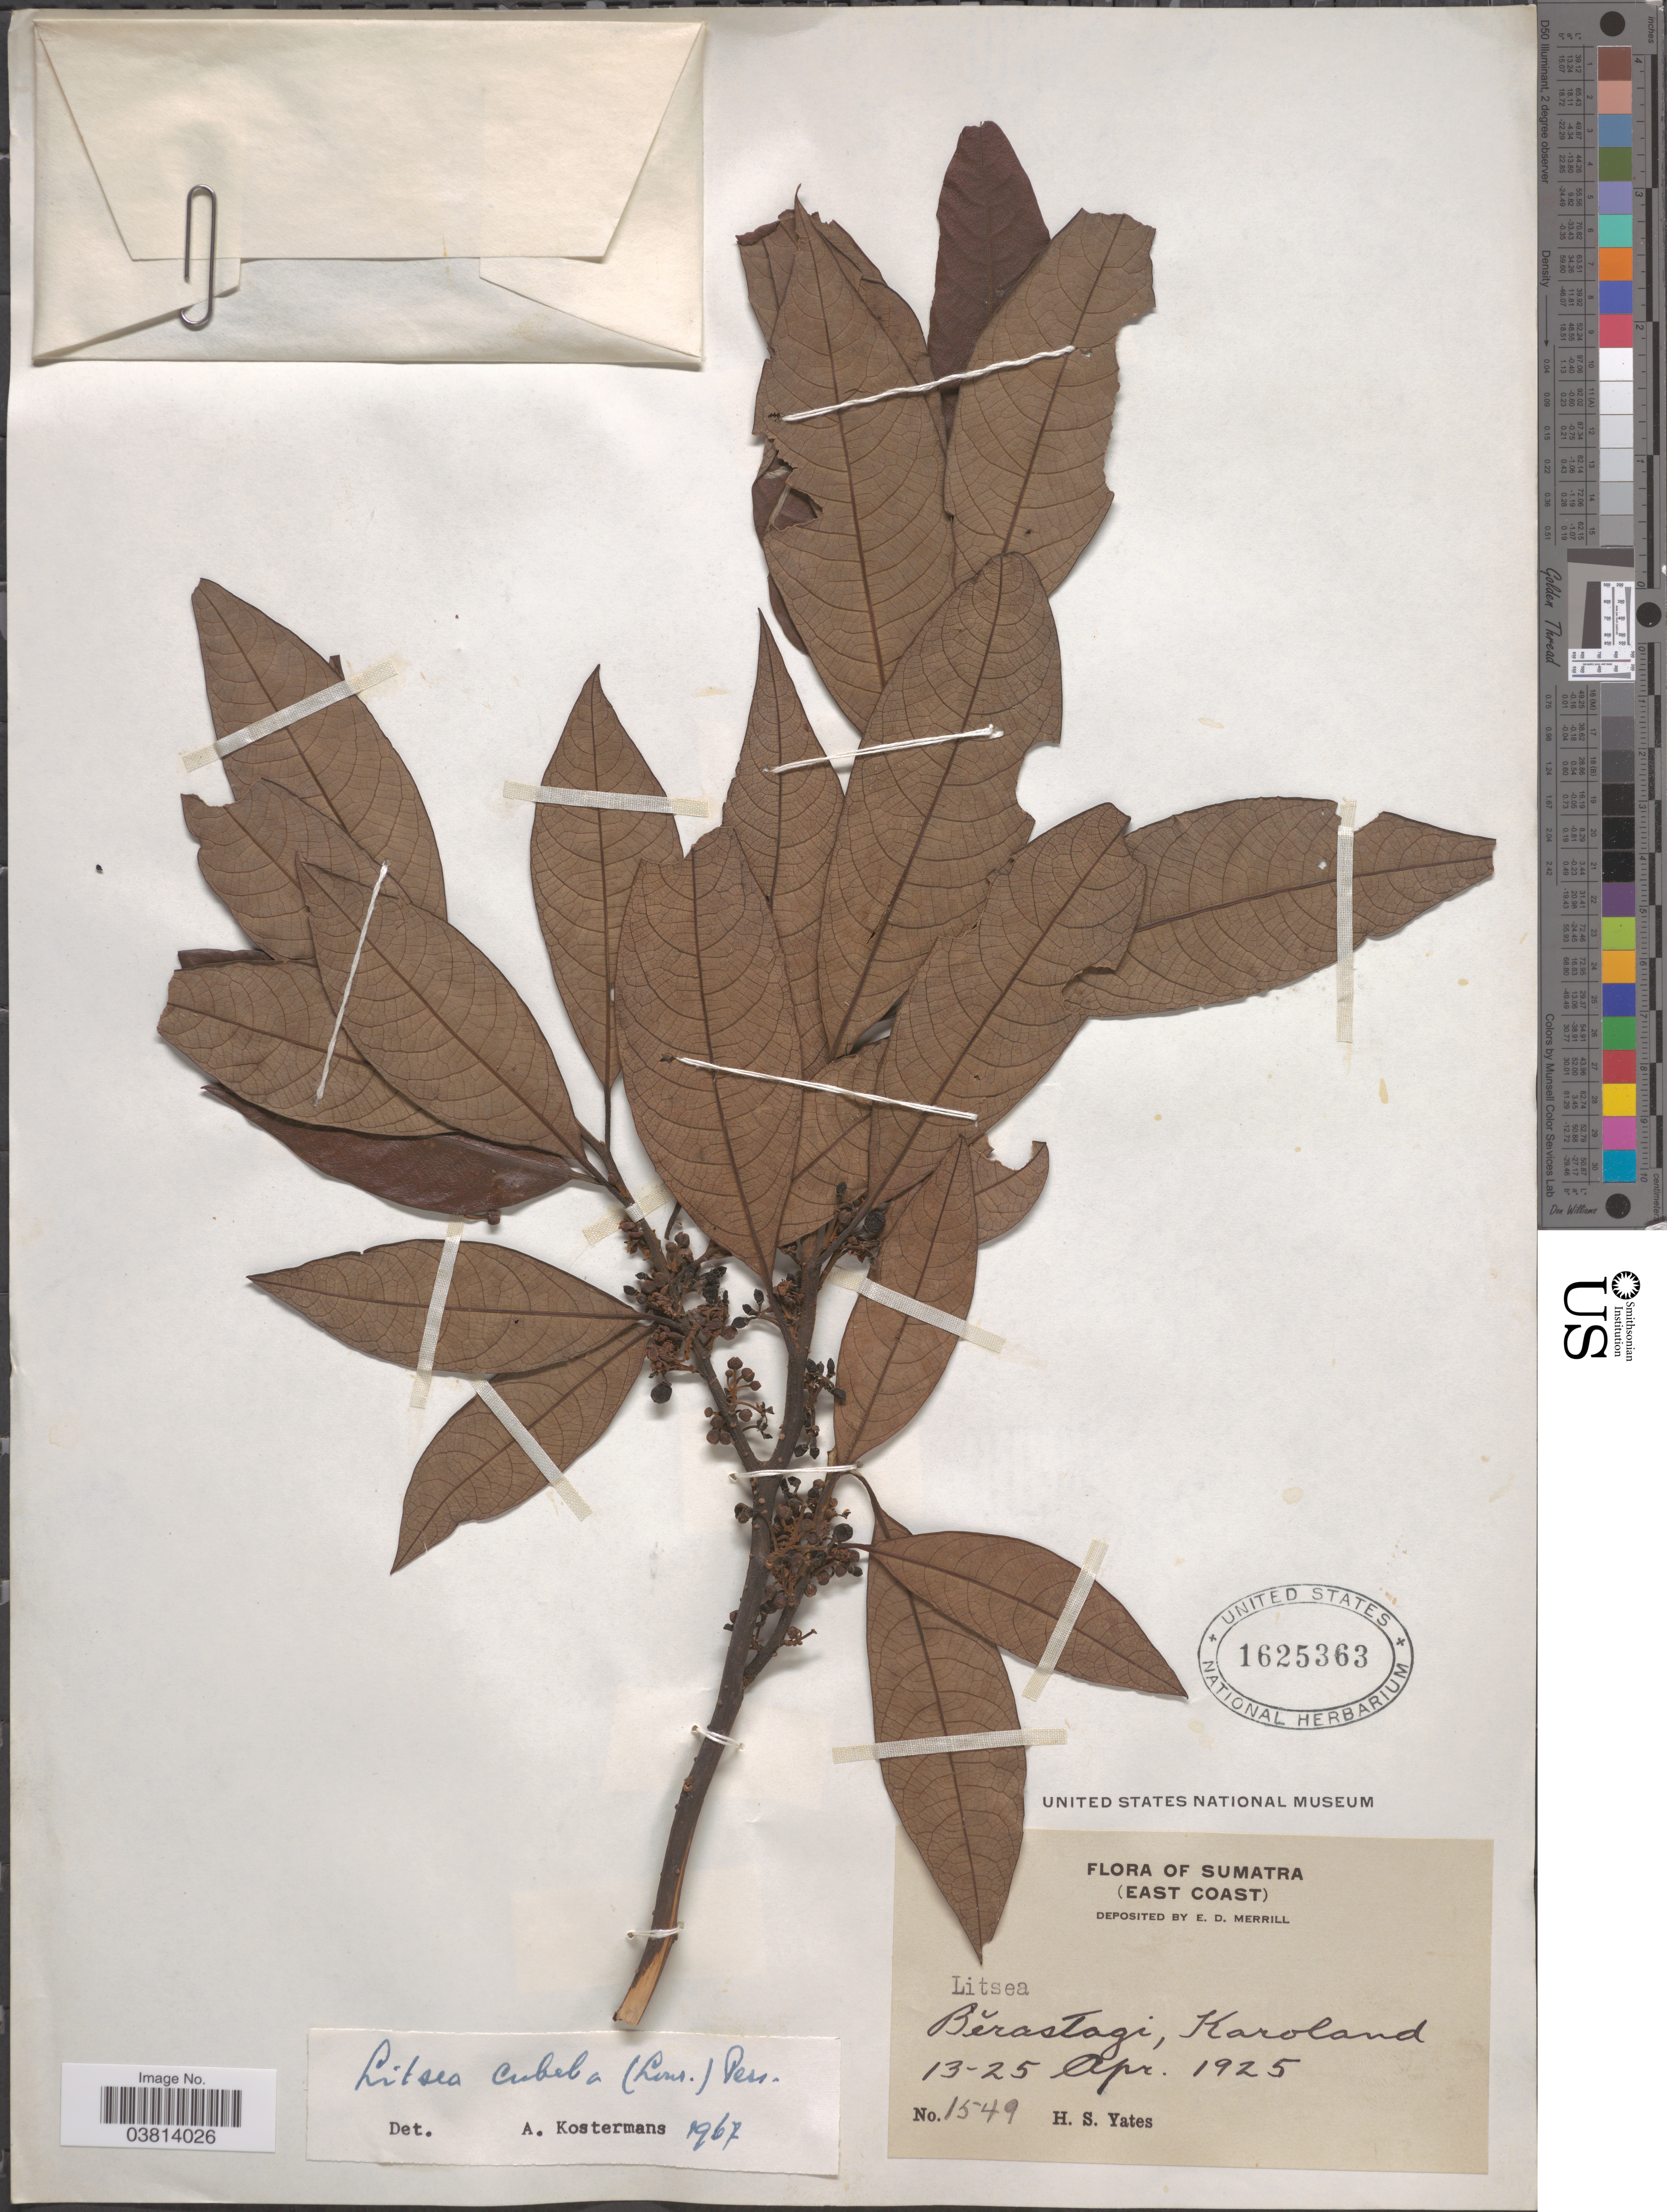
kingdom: Plantae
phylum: Tracheophyta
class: Magnoliopsida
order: Laurales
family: Lauraceae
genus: Litsea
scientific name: Litsea cubeba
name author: (Lour.) Pers.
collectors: H. S. Yates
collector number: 1549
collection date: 1925-04-13/1925-04-25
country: Indonesia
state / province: Sumatra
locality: (East Coast), Berastagi, Karoland.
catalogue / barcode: US 1625363